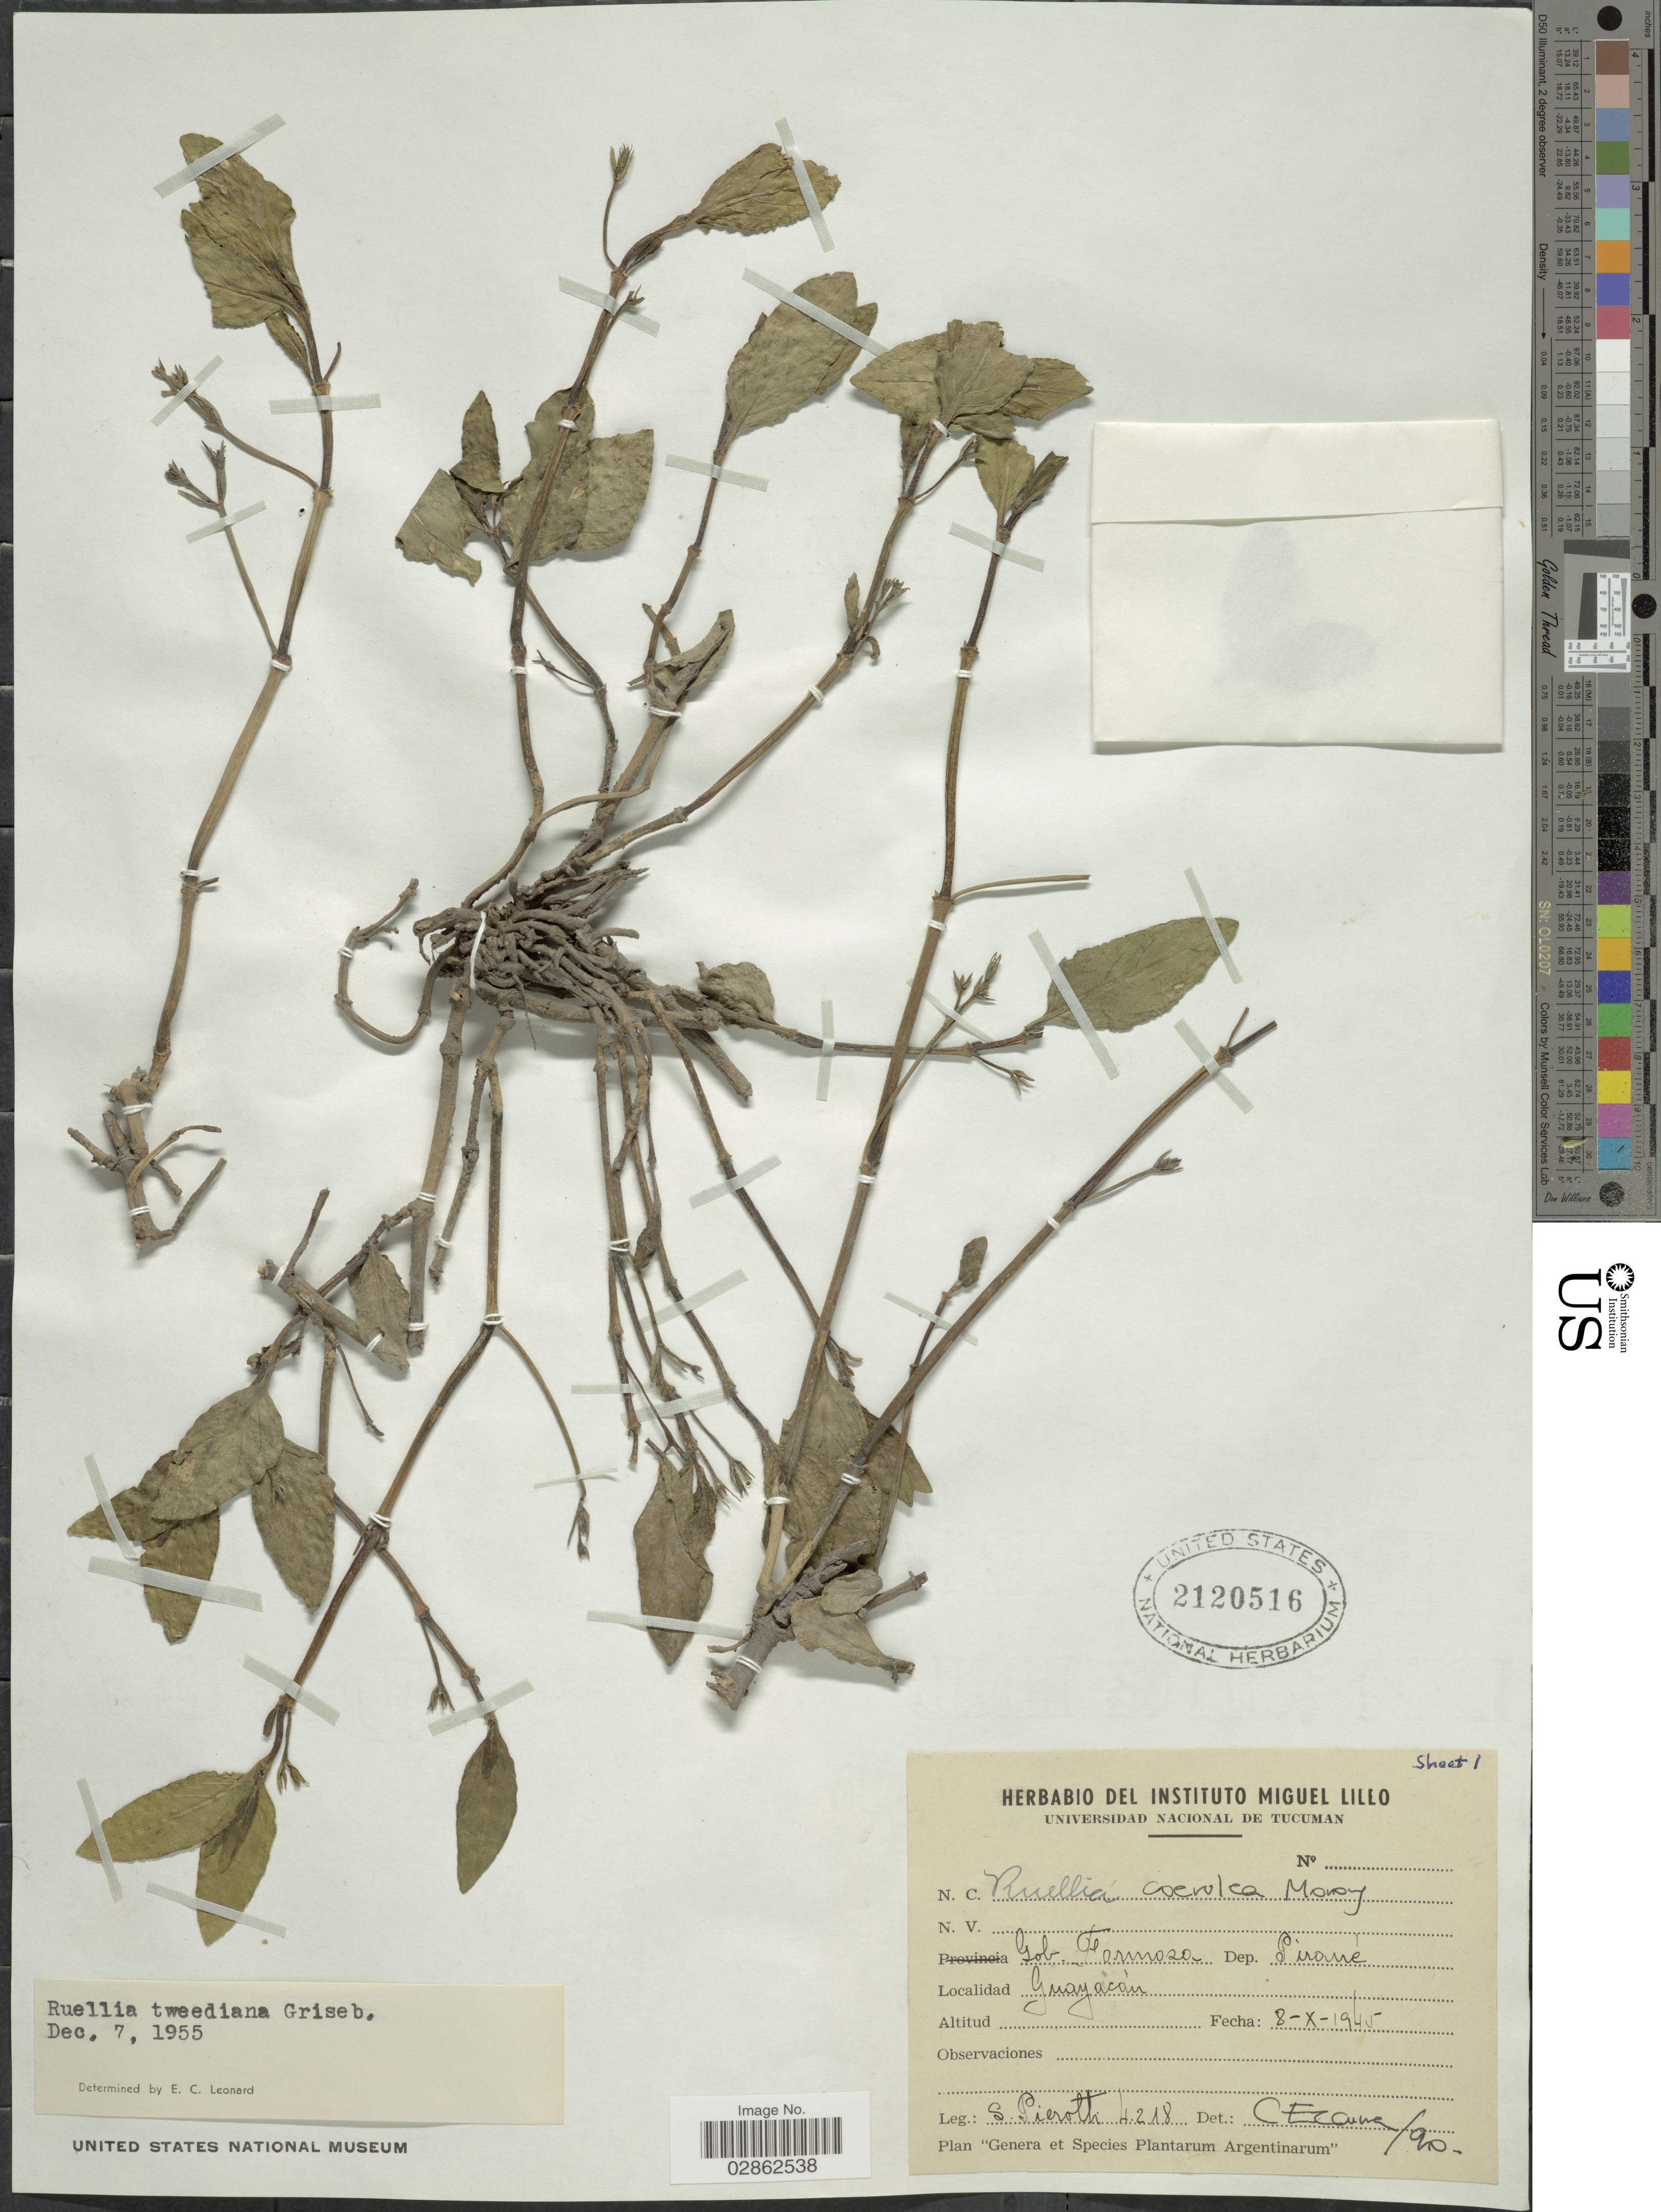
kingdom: Plantae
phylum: Tracheophyta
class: Magnoliopsida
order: Lamiales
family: Acanthaceae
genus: Ruellia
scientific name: Ruellia coerulea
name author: Morong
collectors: S. A. Pierotti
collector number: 4218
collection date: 1945-10-08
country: Argentina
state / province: Formosa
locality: Gob. Formosa. Dep. Pirané. Guayacán.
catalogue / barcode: US 2120516